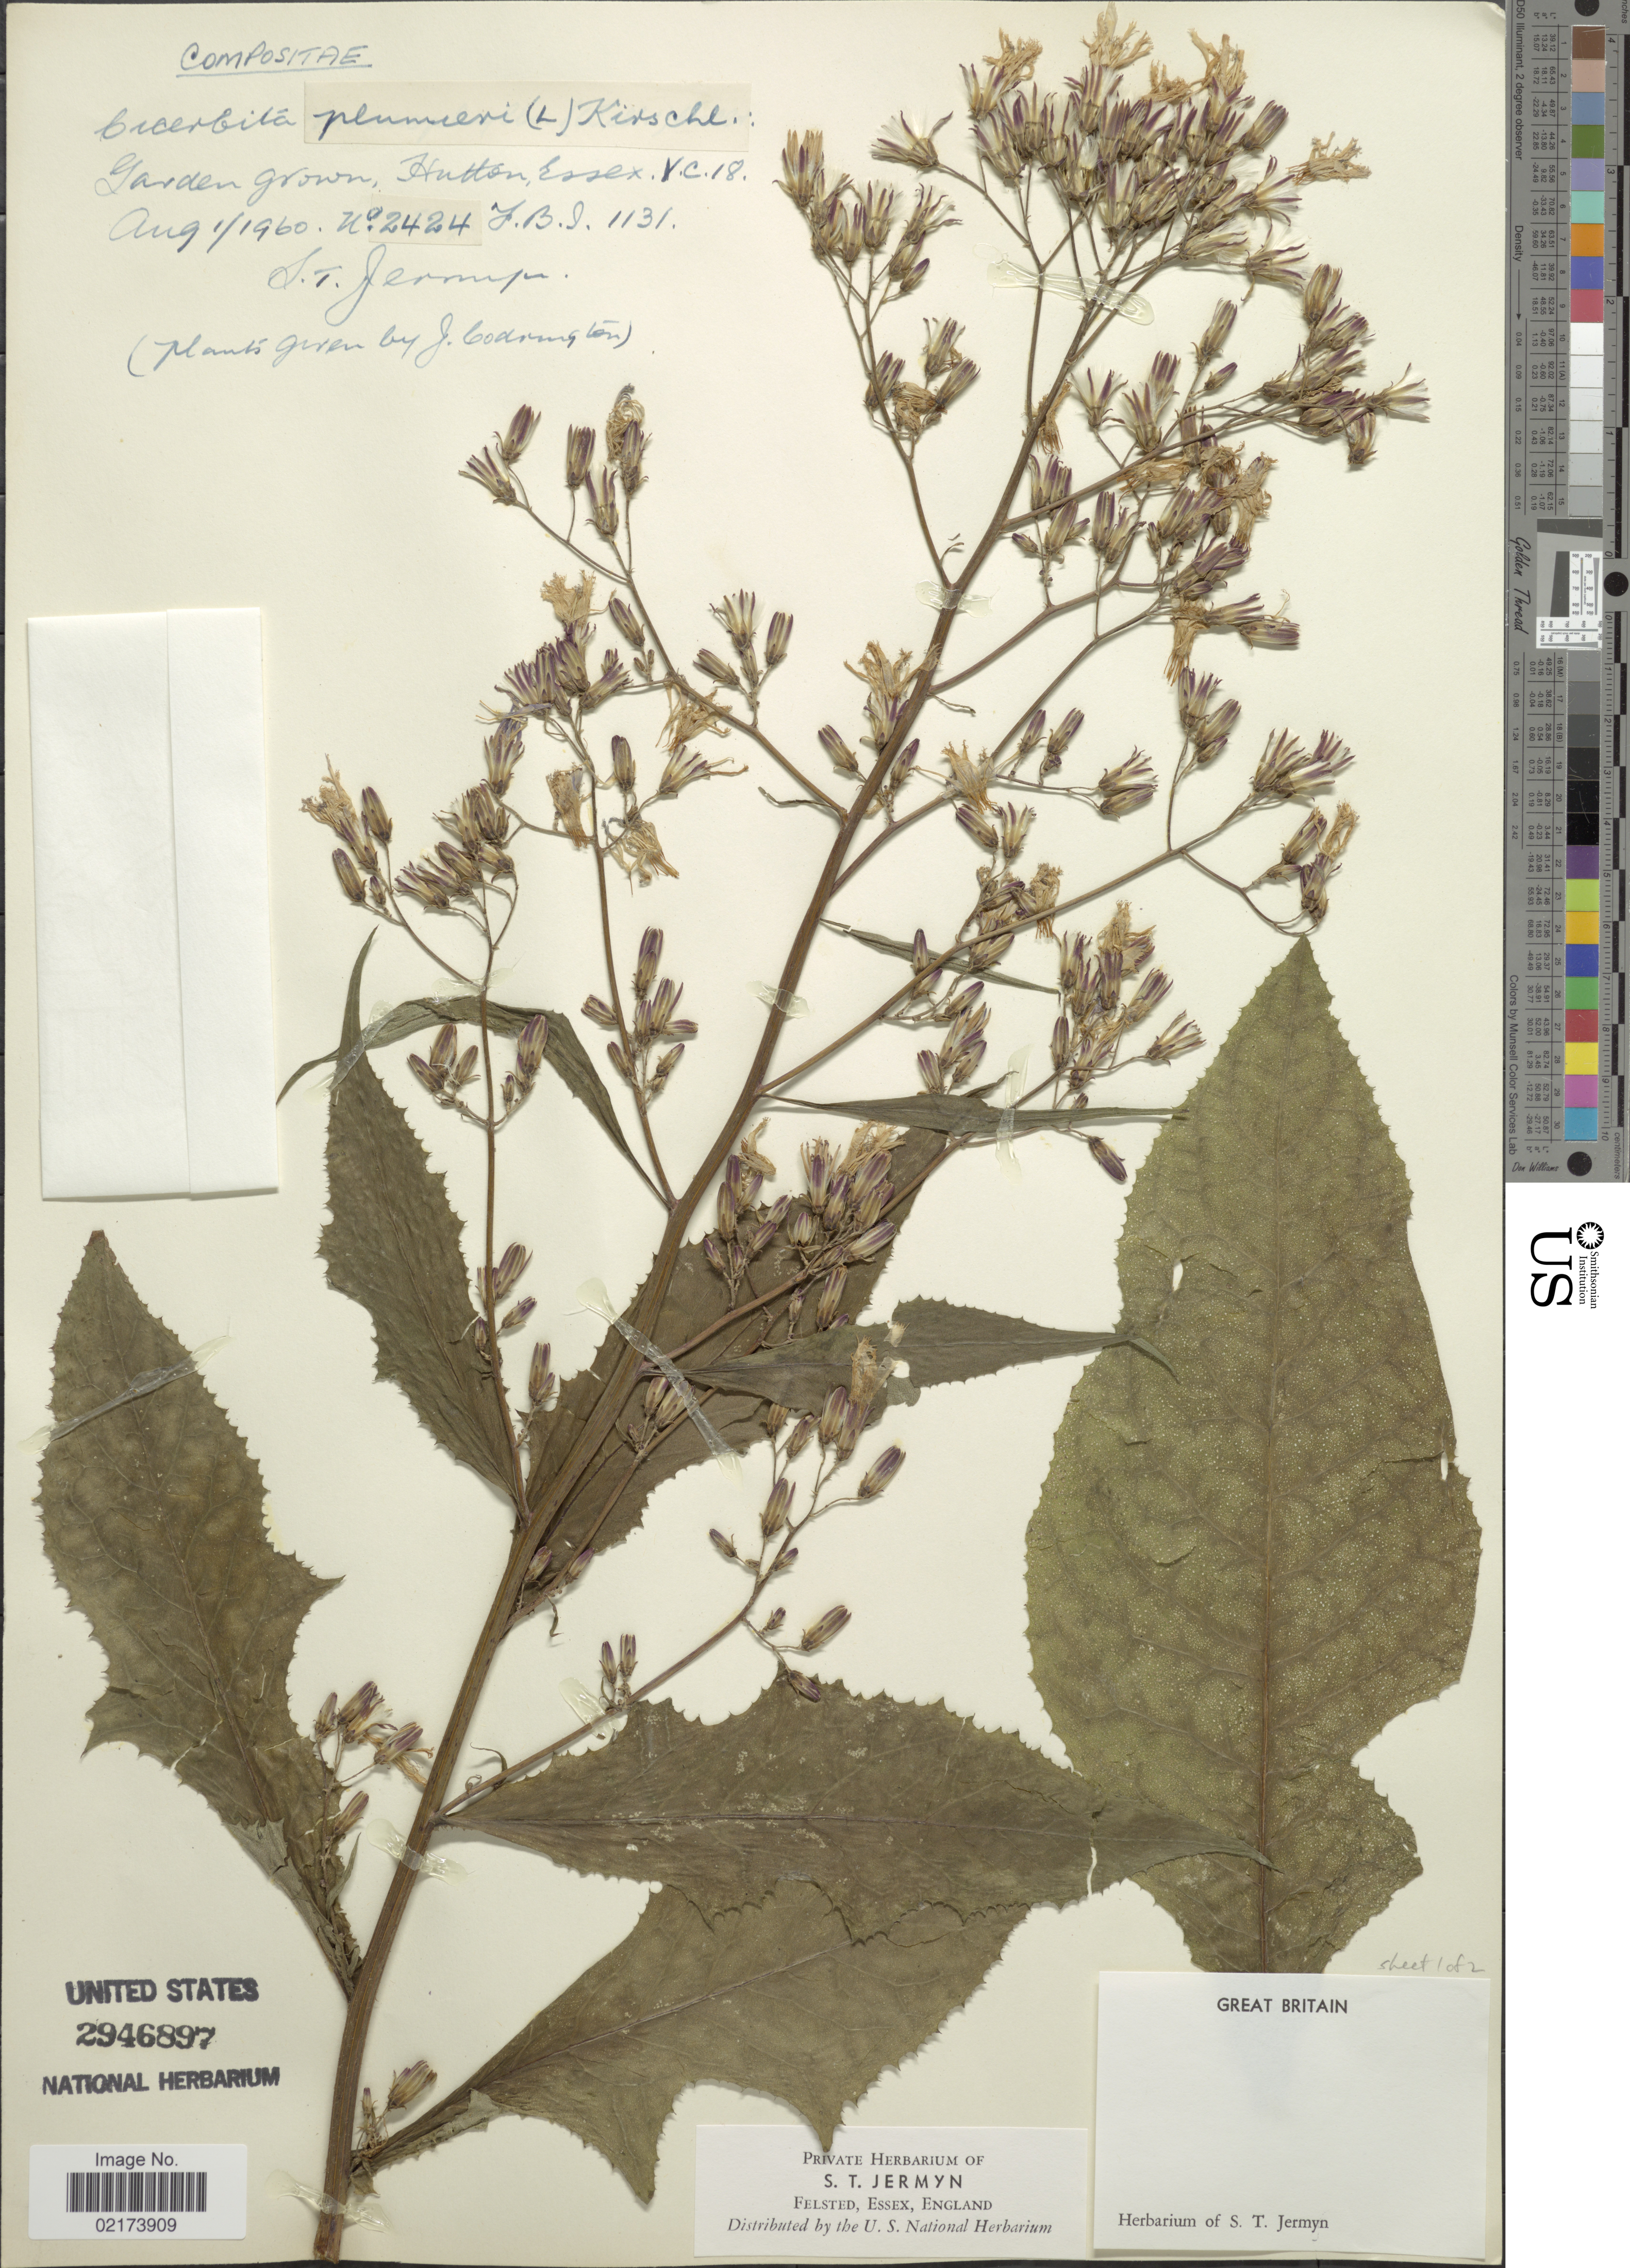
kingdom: Plantae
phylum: Tracheophyta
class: Magnoliopsida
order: Asterales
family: Asteraceae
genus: Lactuca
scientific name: Lactuca plumieri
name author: (L.) Gren. & Godr.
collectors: S. Jermyn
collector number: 2424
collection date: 1960-08-01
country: United Kingdom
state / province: England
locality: Great Britain, Garden, Hutton, Essex, V. C. 18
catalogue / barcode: US 2946897